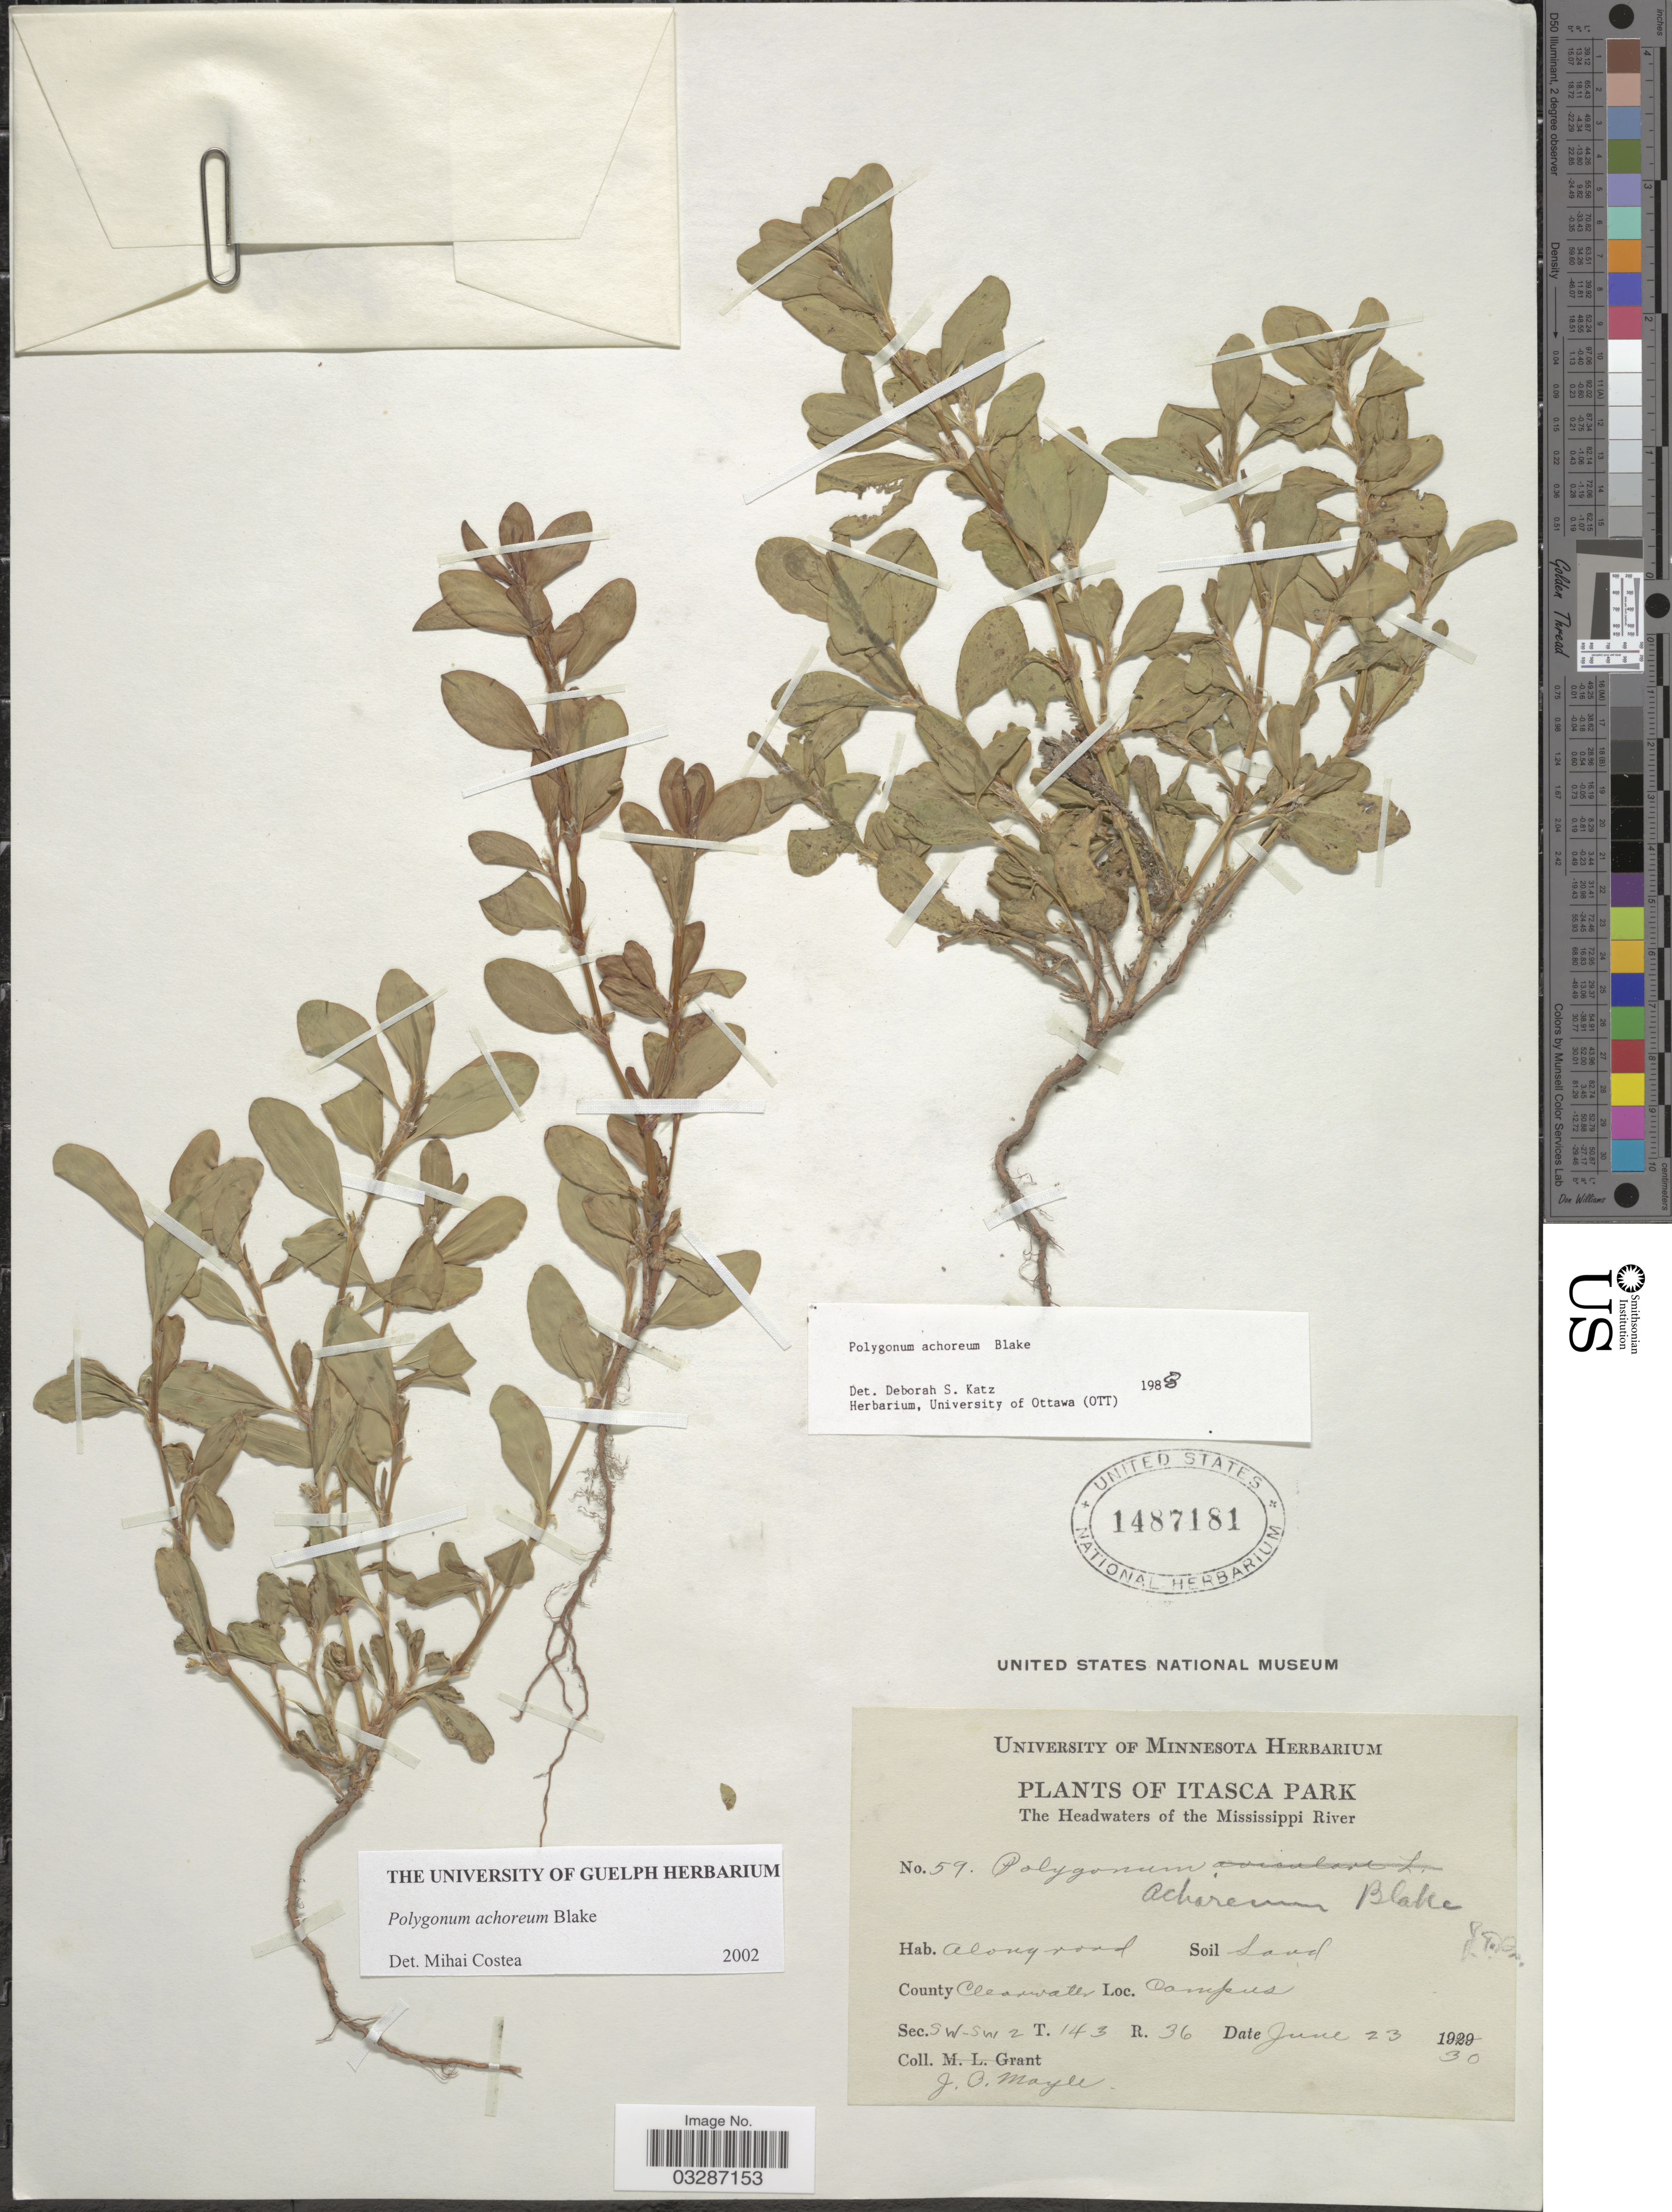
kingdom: Plantae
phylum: Tracheophyta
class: Magnoliopsida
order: Caryophyllales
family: Polygonaceae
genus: Polygonum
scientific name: Polygonum achoreum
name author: S.F. Blake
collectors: J. Mayer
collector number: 59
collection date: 1930-06-23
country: United States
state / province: Minnesota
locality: Itasca Park. The Headwaters of the Mississippi River. Along road. County Clearwater. Campus. Sec. SW-SW 2 T. 143 R.36.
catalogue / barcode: US 1487181